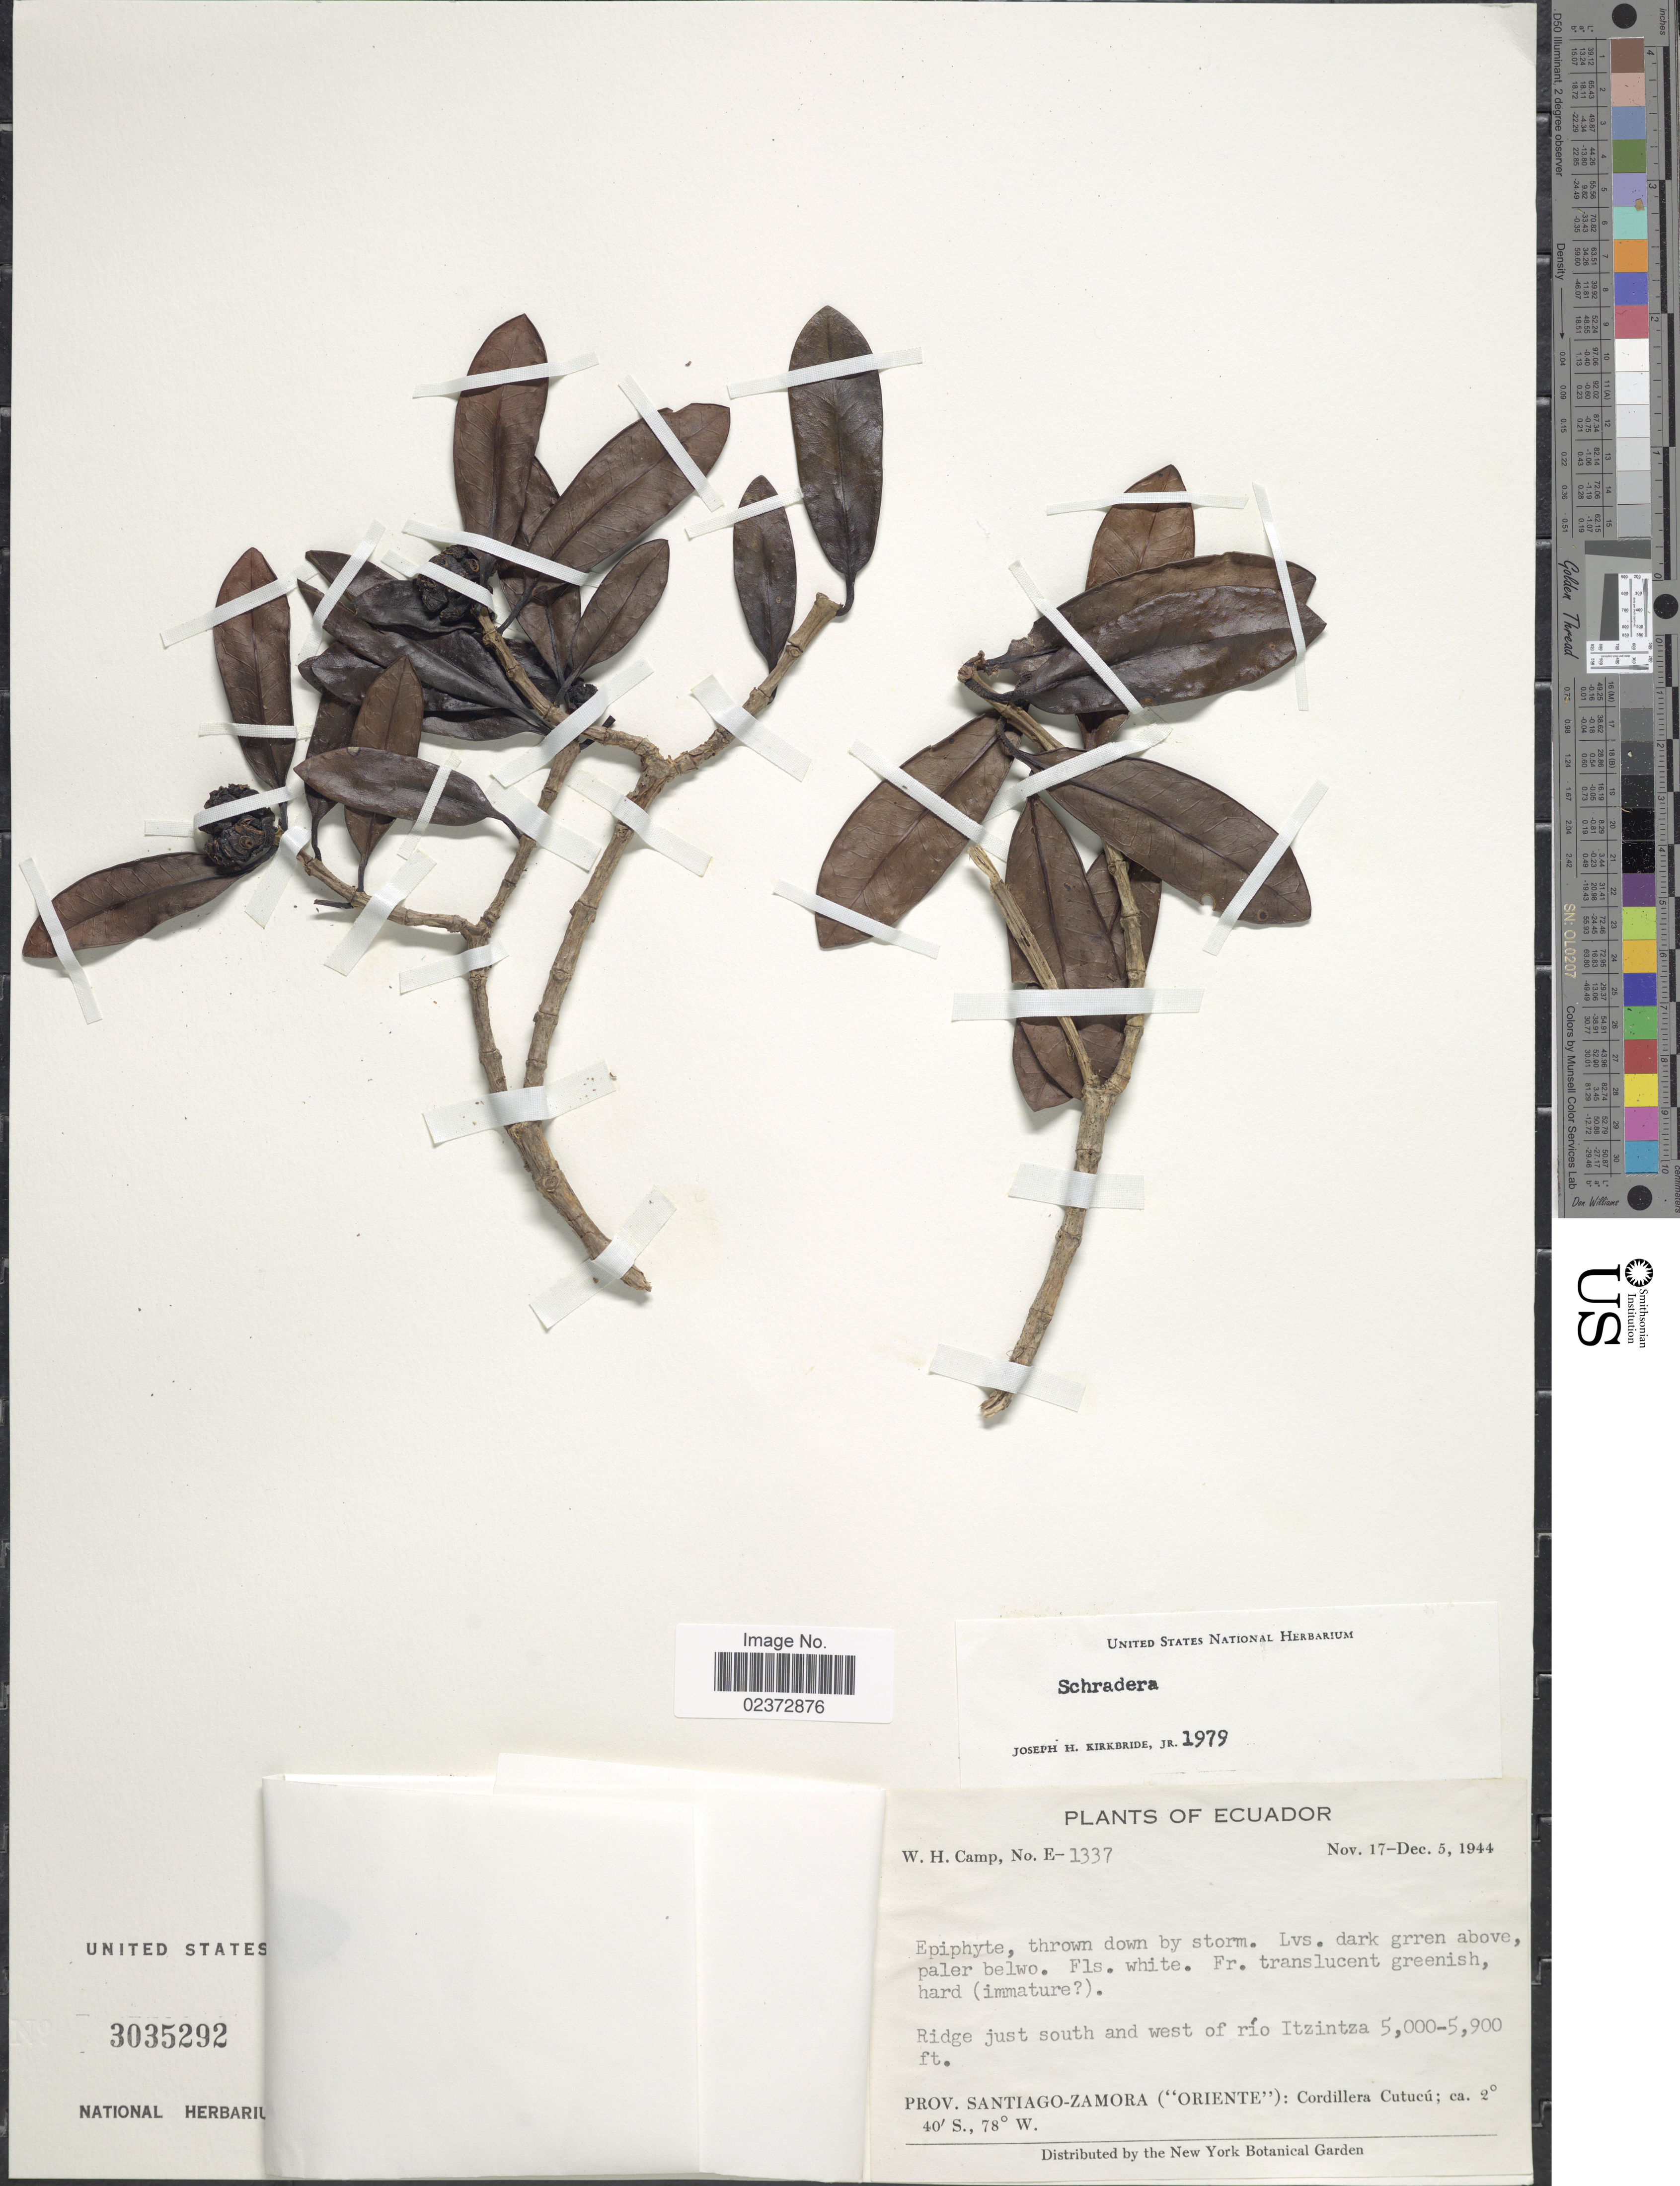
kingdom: Plantae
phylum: Tracheophyta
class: Magnoliopsida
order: Gentianales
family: Rubiaceae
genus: Schradera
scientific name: Schradera sp.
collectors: W. H. Camp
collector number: E-1337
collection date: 1944-11-17/1944-12-05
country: Ecuador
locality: Ridge just south and west of río Itzintza, Prov. Santiago-Zamora ('Oriente'): Cordillera Cutucú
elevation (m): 1524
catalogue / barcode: US 3035292